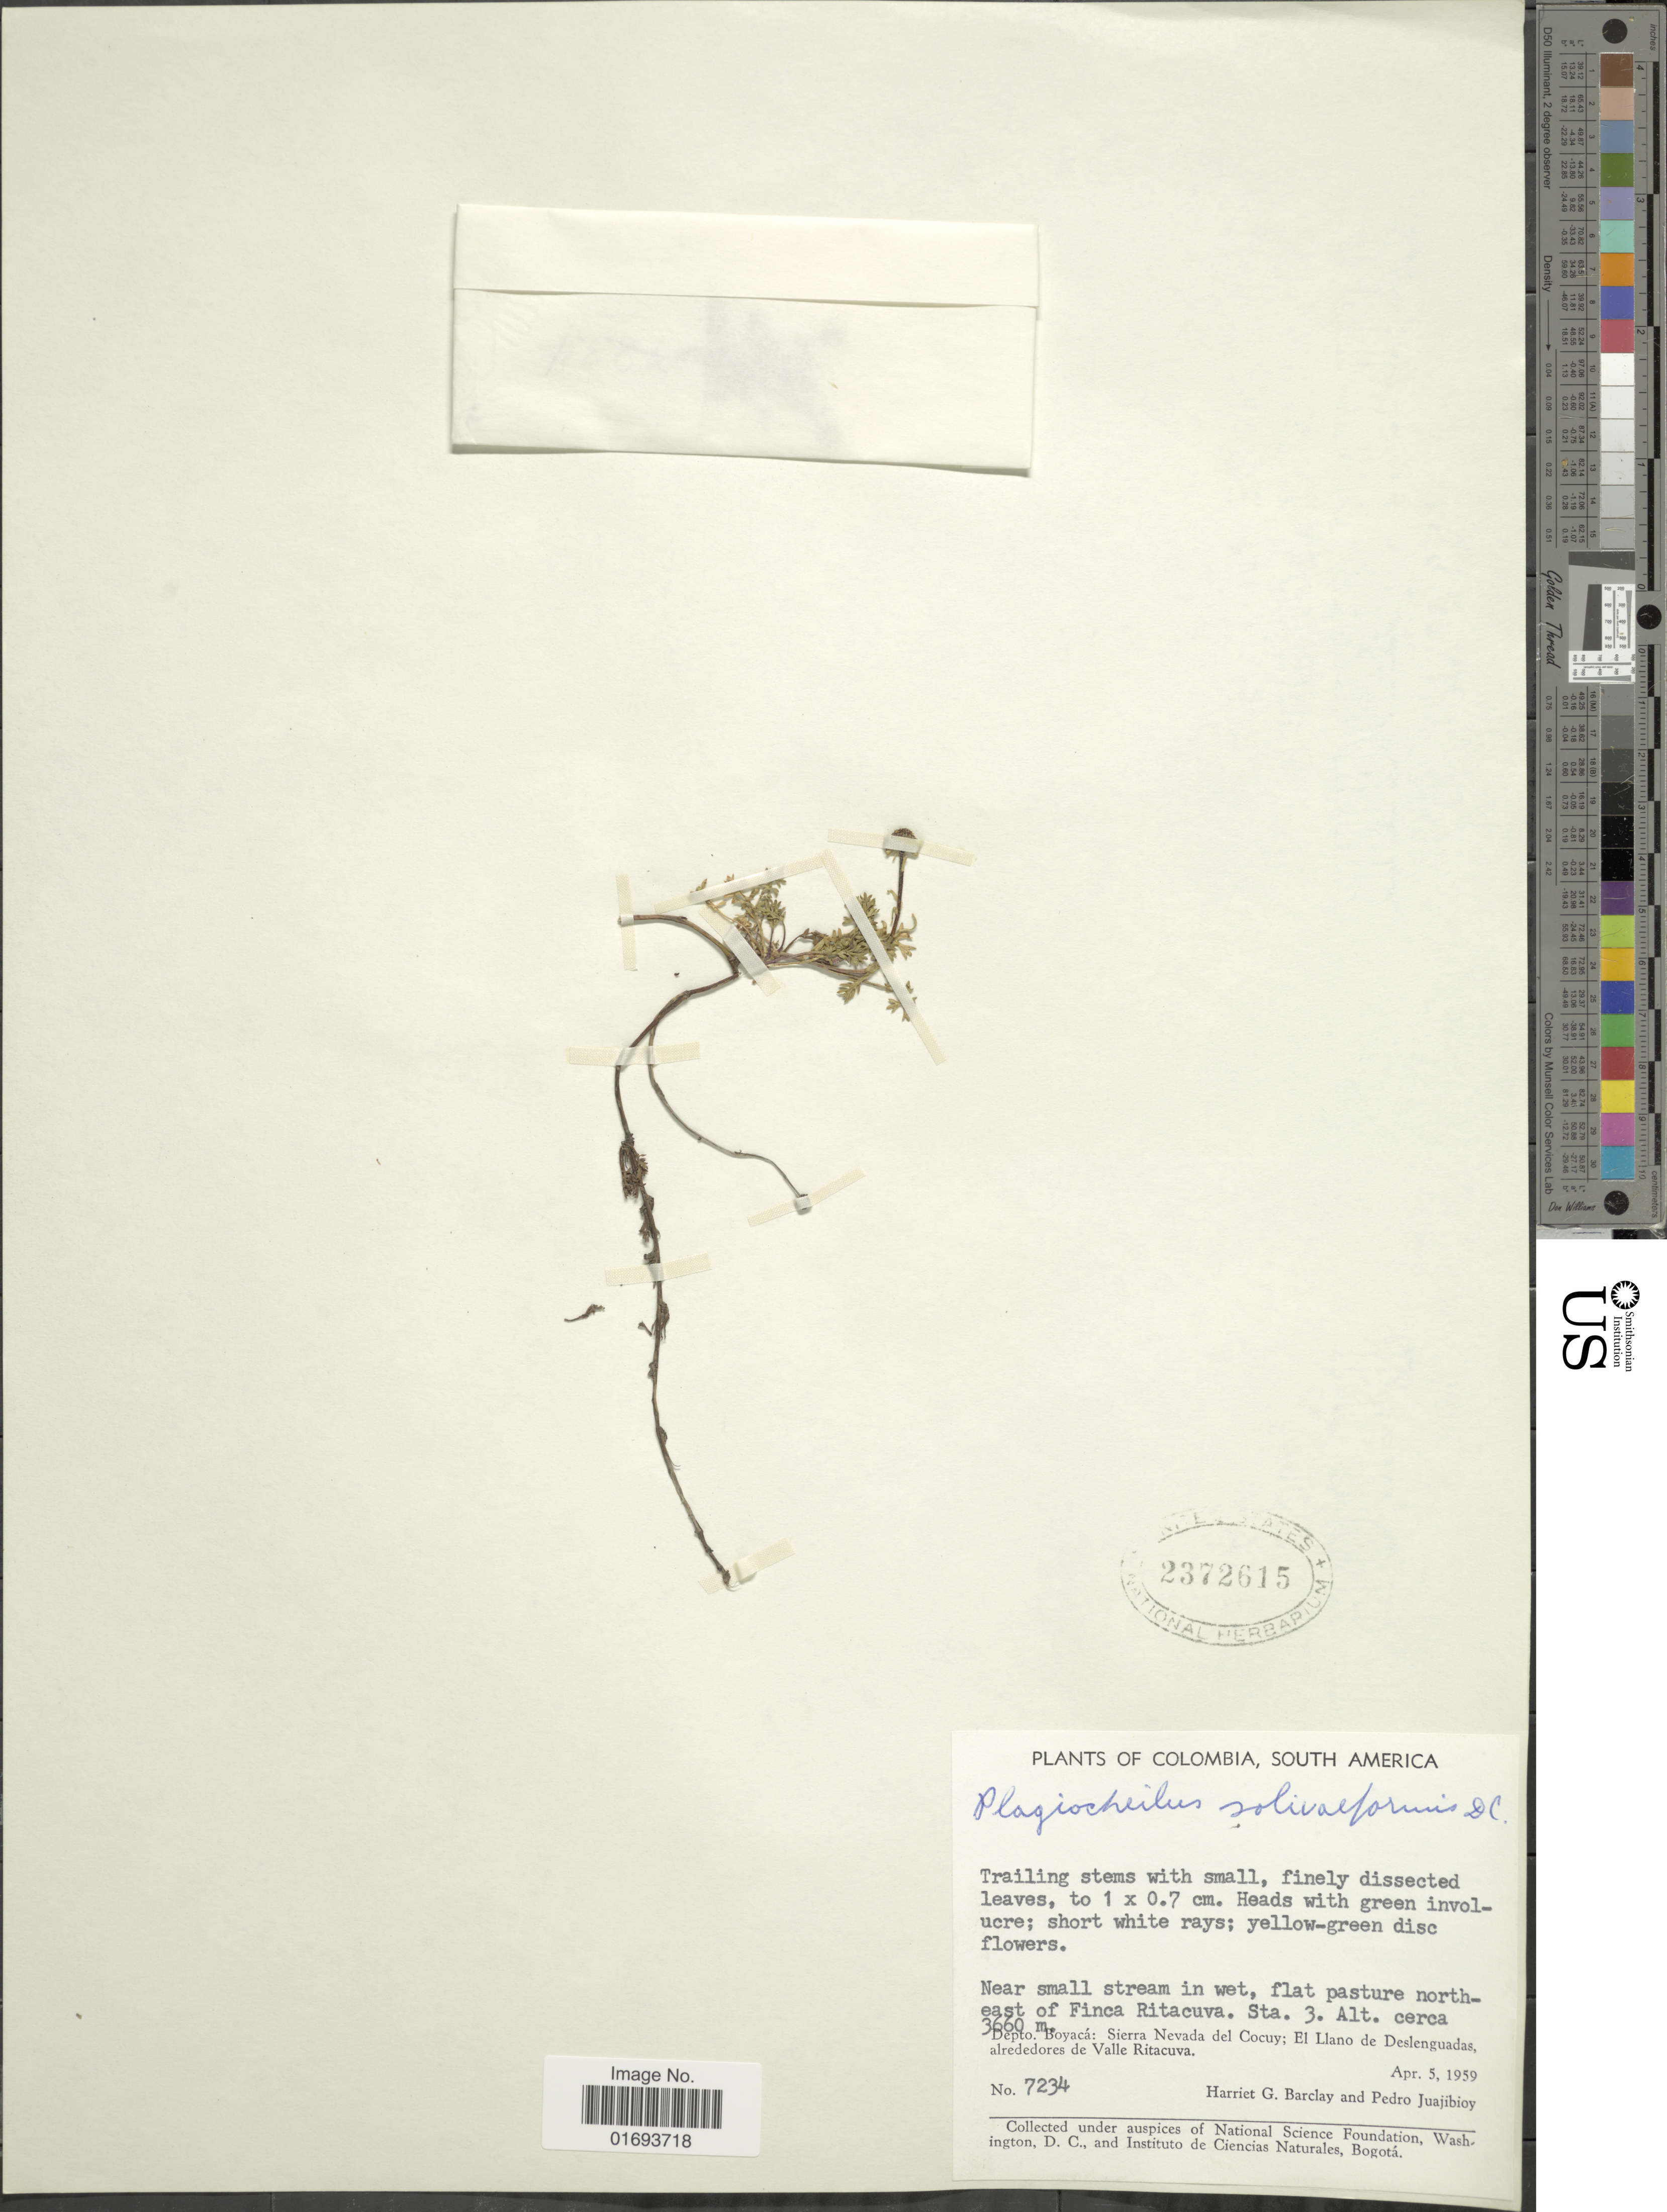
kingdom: Plantae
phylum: Tracheophyta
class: Magnoliopsida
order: Asterales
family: Asteraceae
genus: Plagiocheilus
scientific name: Plagiocheilus solivaeformis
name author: DC.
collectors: H. G. Barclay & P. Juajibioy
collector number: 7234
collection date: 1959-04-05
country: Colombia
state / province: Boyacá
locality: Depto. Boyacá: Sierra Nevada del Cocuy; El Llano de Deslenguadas, alrededores de Valle Ritacuva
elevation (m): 3660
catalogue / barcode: US 2372615